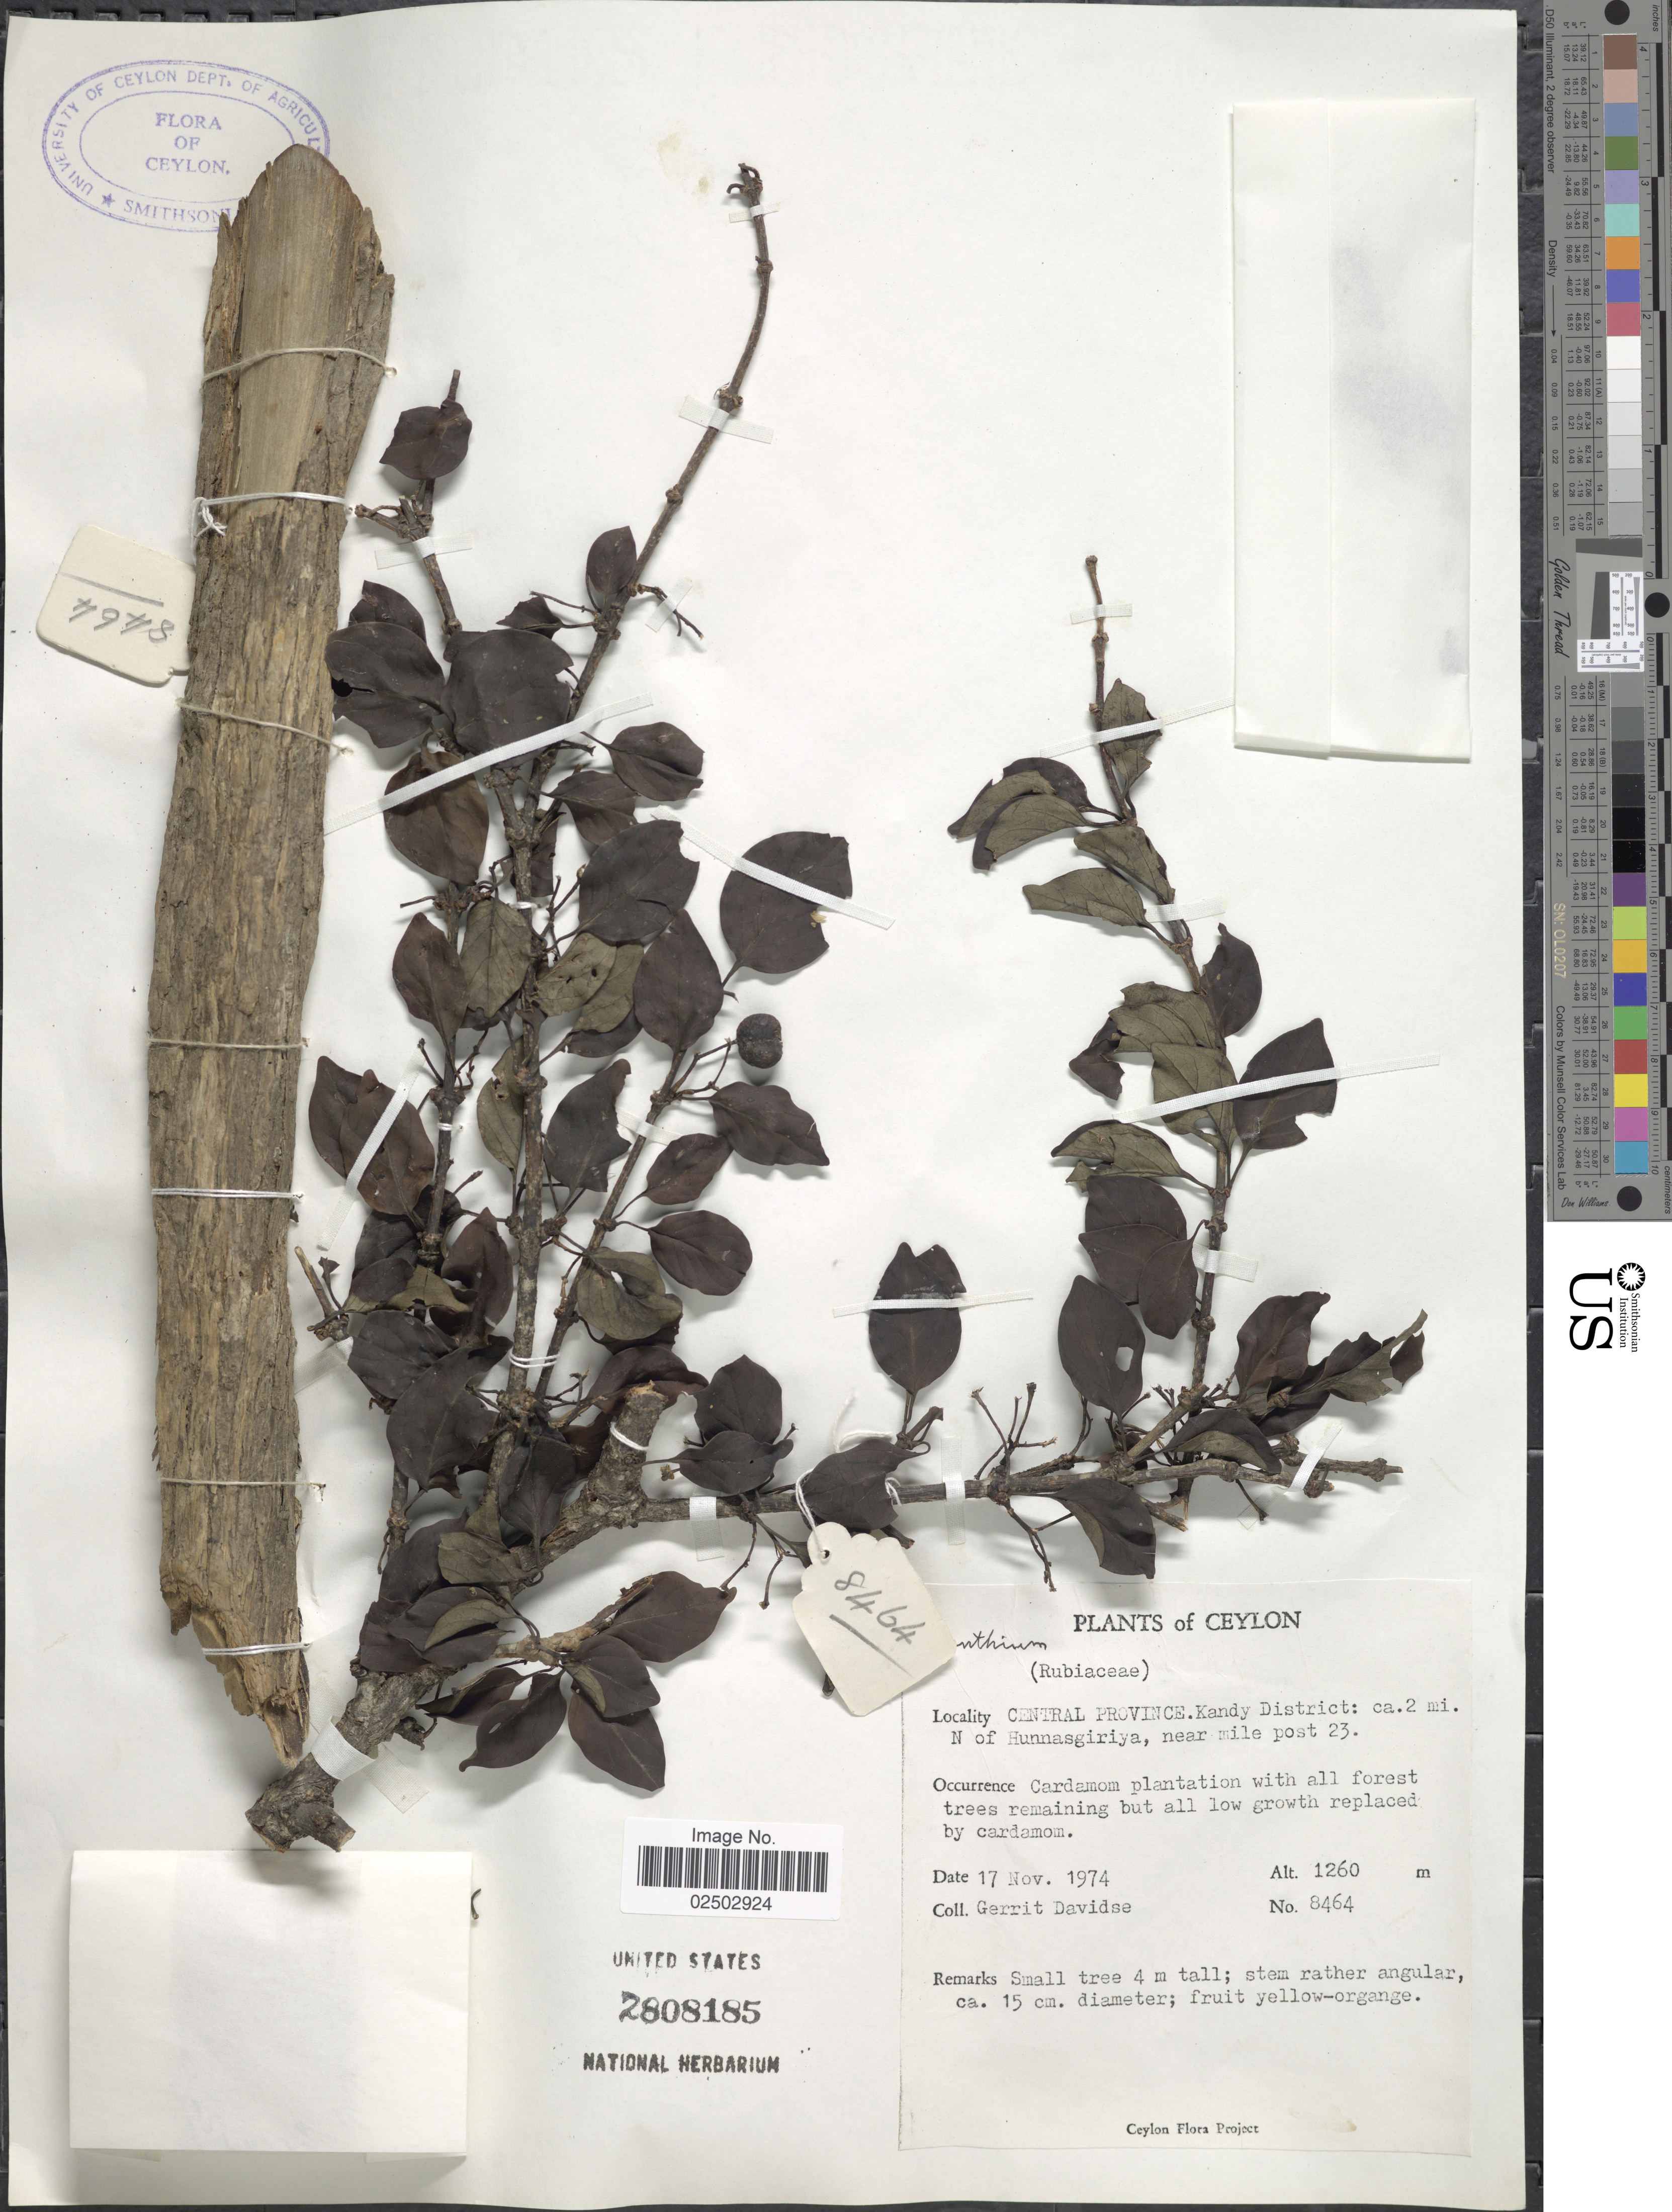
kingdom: Plantae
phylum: Tracheophyta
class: Magnoliopsida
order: Gentianales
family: Rubiaceae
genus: Canthium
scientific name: Canthium coromandelicum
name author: (Burm. f.) Alston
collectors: G. Davidse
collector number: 8464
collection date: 1974-11-17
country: Sri Lanka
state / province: Central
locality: Central Province, Kandy District: 2 mi. N of Hunnasgiriya, near mile post 23, Ceylon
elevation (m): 1260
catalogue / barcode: US 2808185